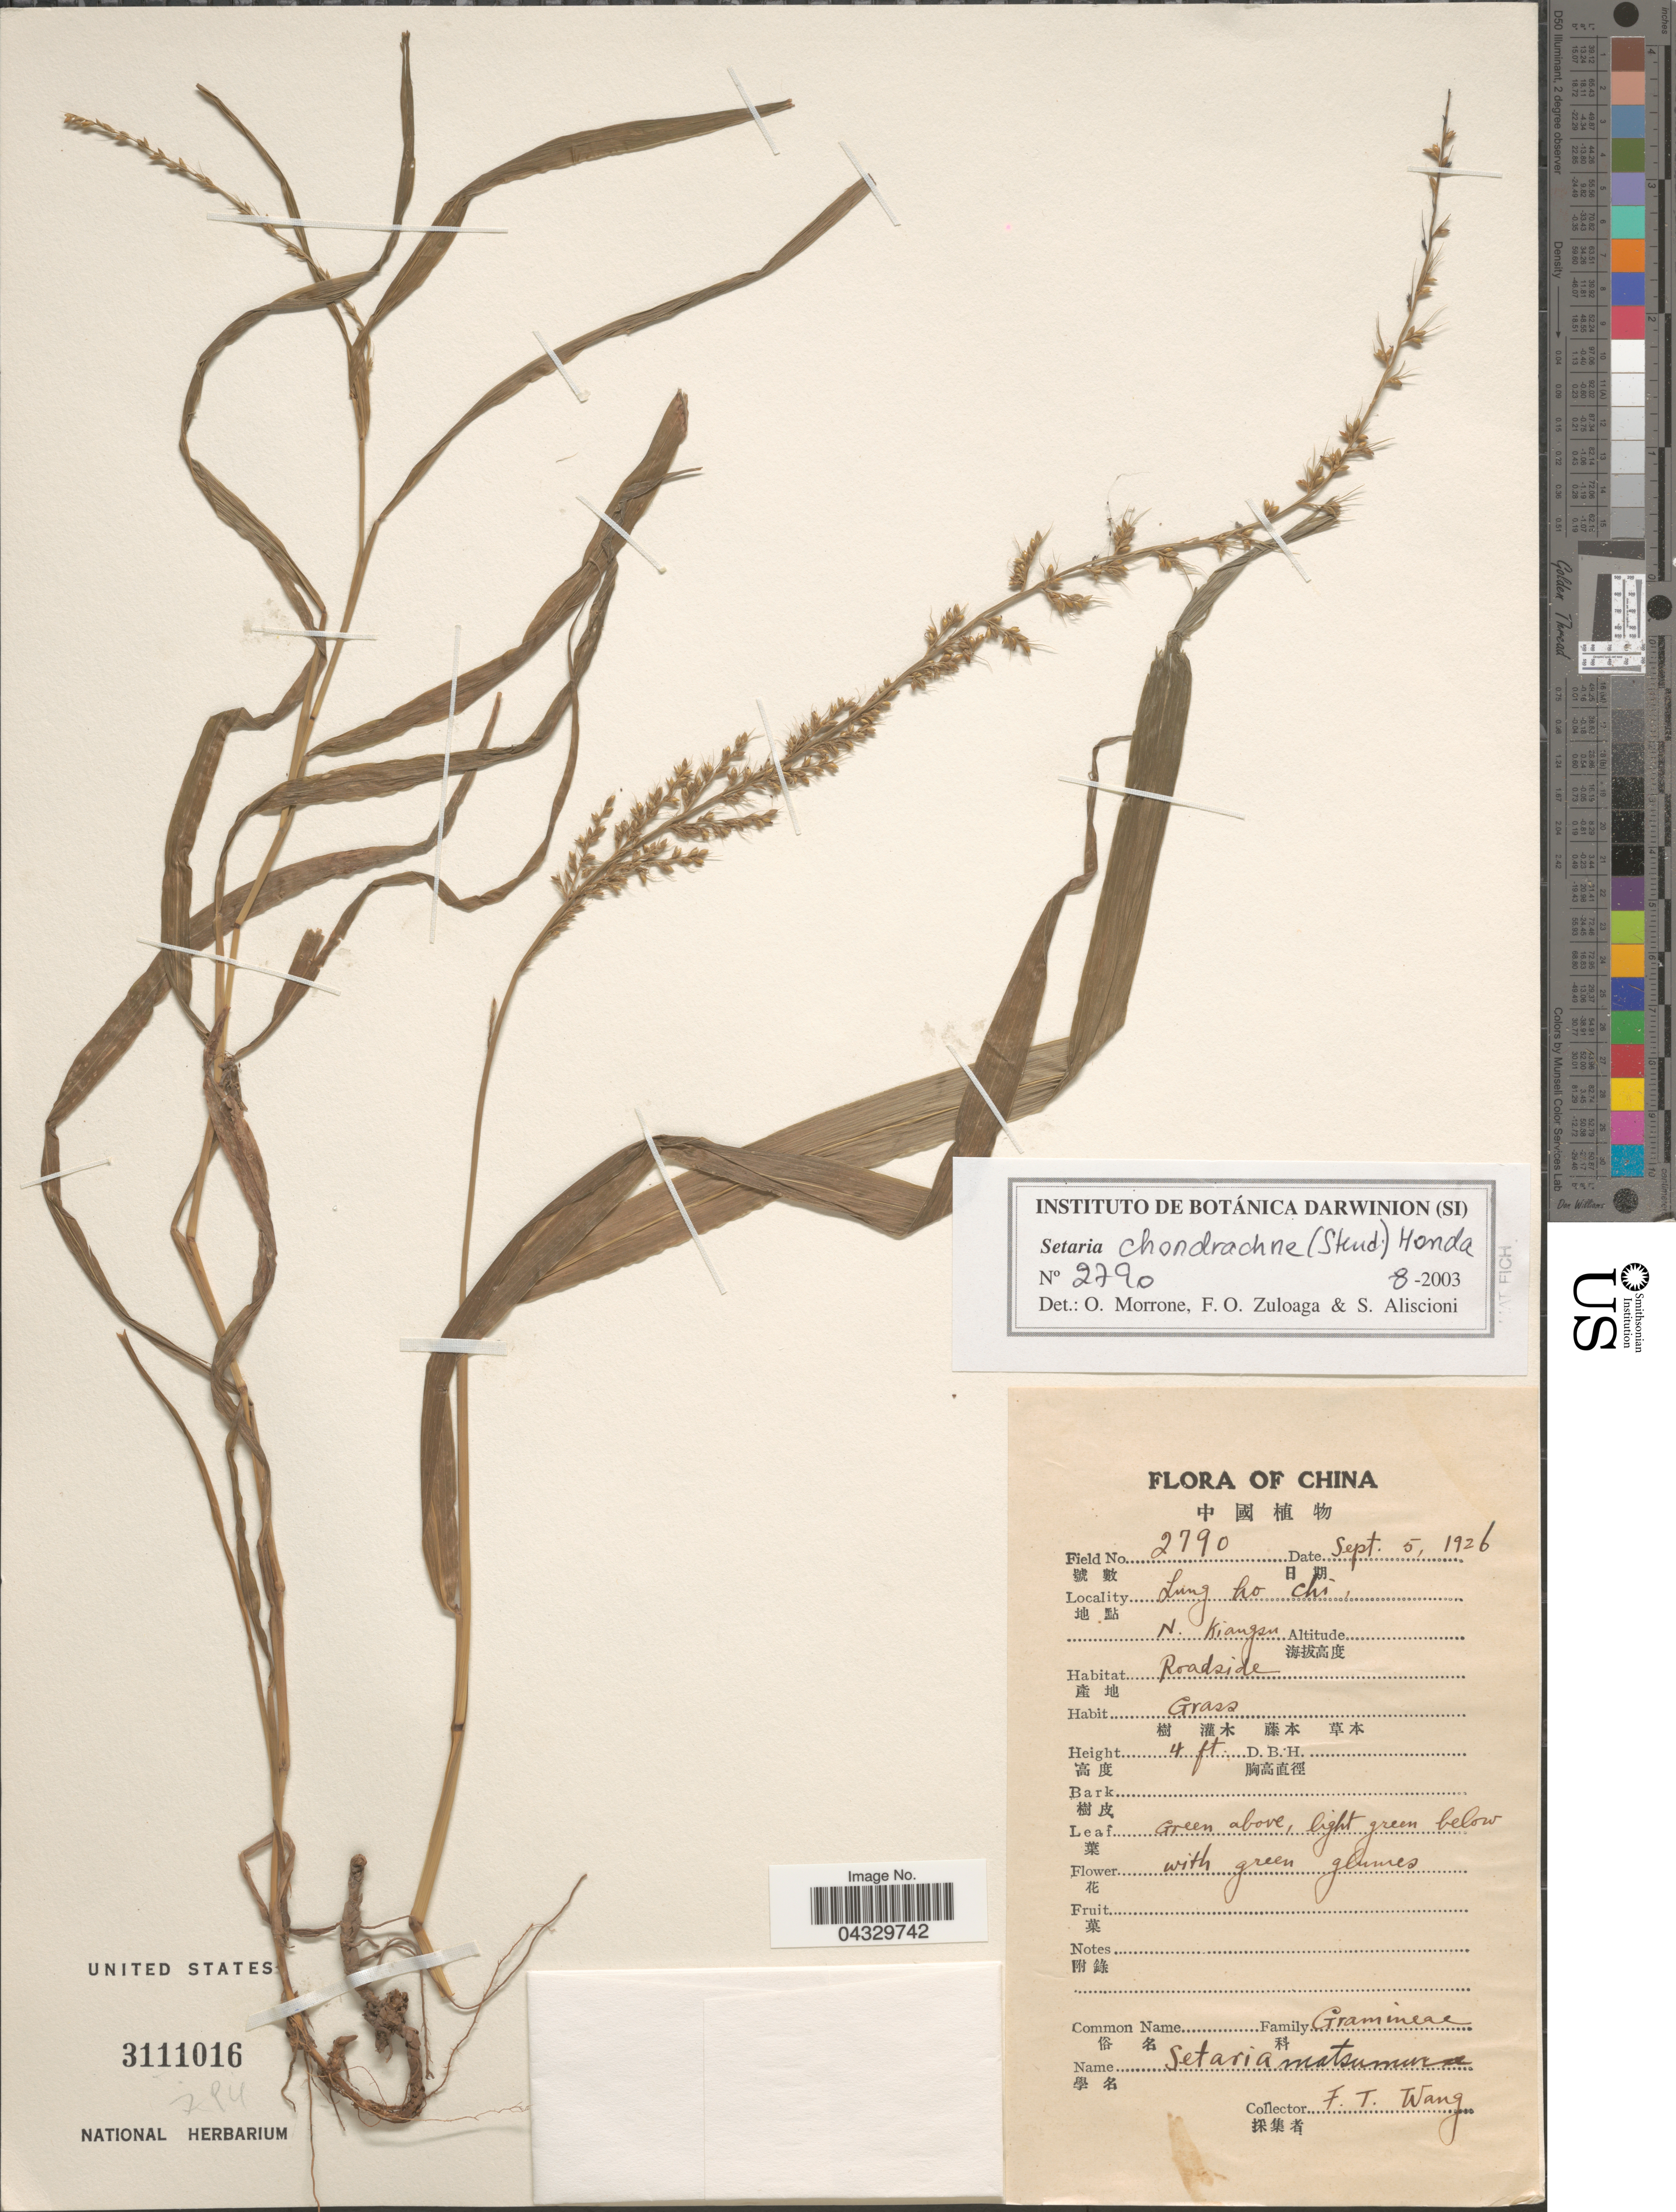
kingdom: Plantae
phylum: Tracheophyta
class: Liliopsida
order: Poales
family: Poaceae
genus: Setaria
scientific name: Setaria chondrachne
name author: (Steud.) Honda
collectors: F. T. Wang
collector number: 2790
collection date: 1926-09-05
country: China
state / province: Jiangsu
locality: Lung ho Chi, N. Kiangsu.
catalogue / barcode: US 3111016